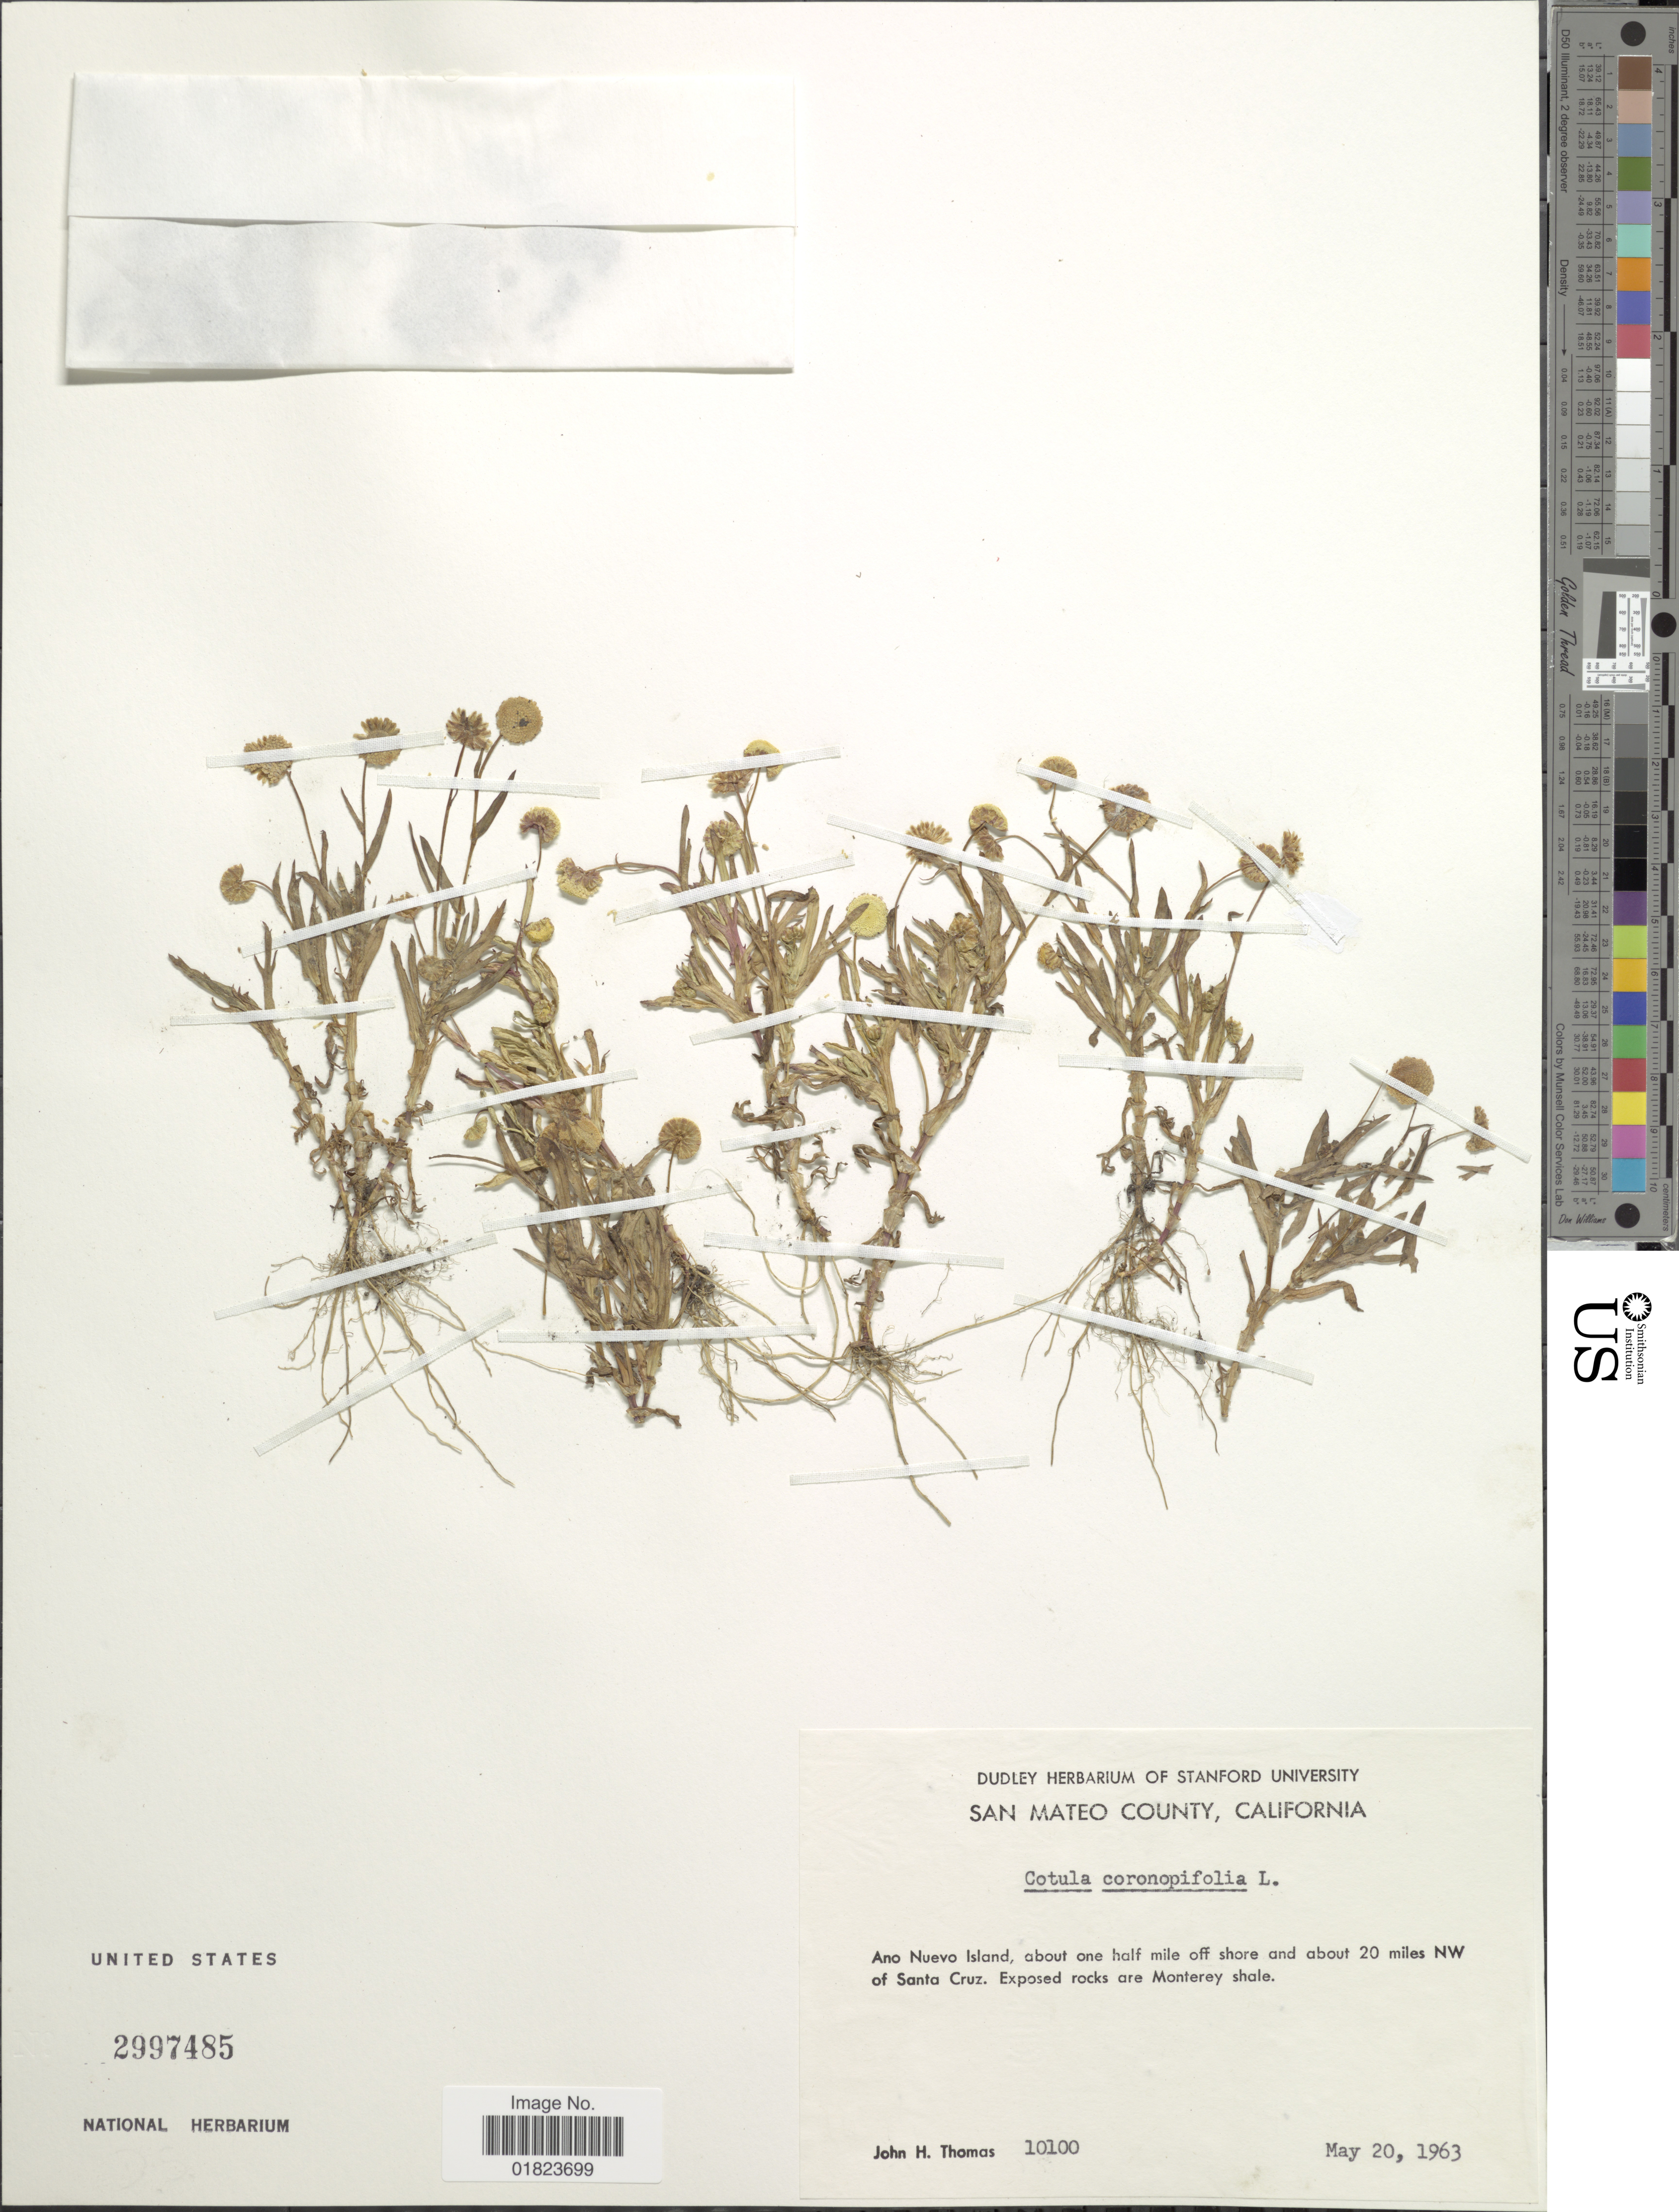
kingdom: Plantae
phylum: Tracheophyta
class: Magnoliopsida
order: Asterales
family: Asteraceae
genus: Cotula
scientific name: Cotula coronopifolia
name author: L.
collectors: J. H. Thomas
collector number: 10100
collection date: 1963-05-20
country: United States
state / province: California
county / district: San Mateo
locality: San Mateo County, California Ano Nuevo Island, about one half mile off shore and about 20 miles NW of Santa Cruz.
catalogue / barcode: US 2997485